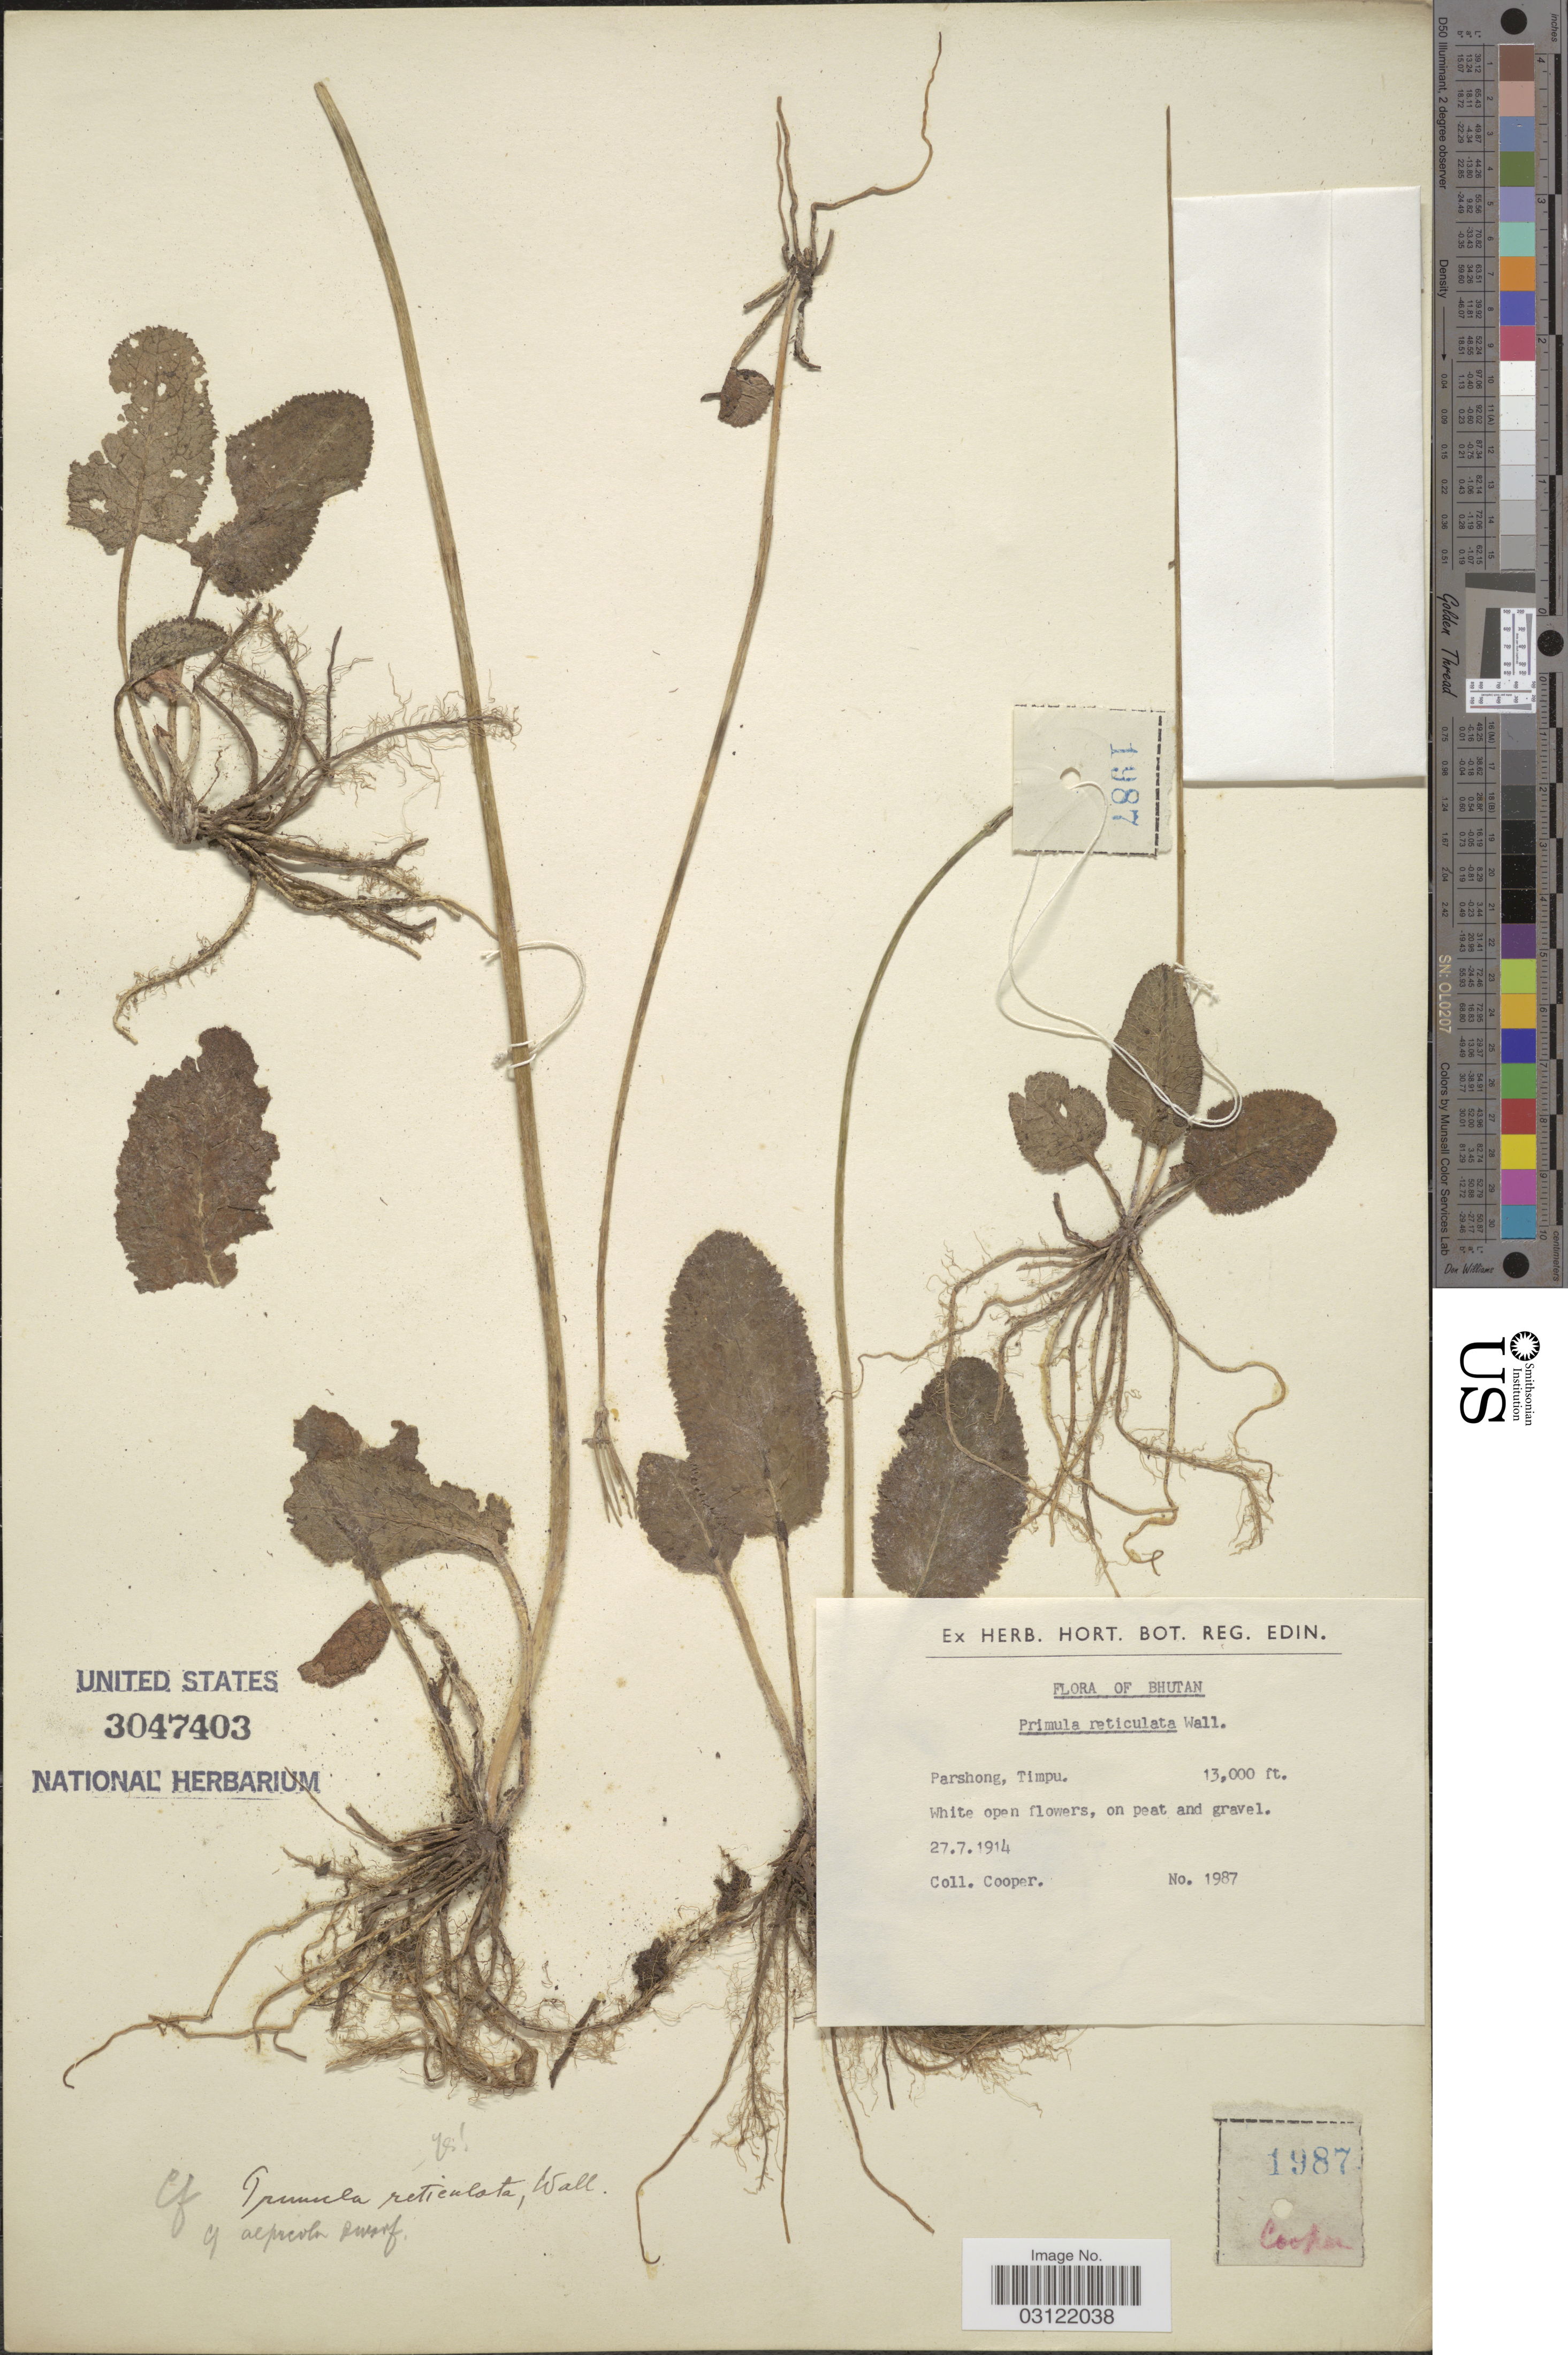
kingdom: Plantae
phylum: Tracheophyta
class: Magnoliopsida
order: Ericales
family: Primulaceae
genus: Primula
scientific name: Primula reticulata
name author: Wall.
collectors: -. Cooper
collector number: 1987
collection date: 1914-07-27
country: Bhutan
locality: Parshong, Timpu.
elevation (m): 3962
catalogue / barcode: US 3047403